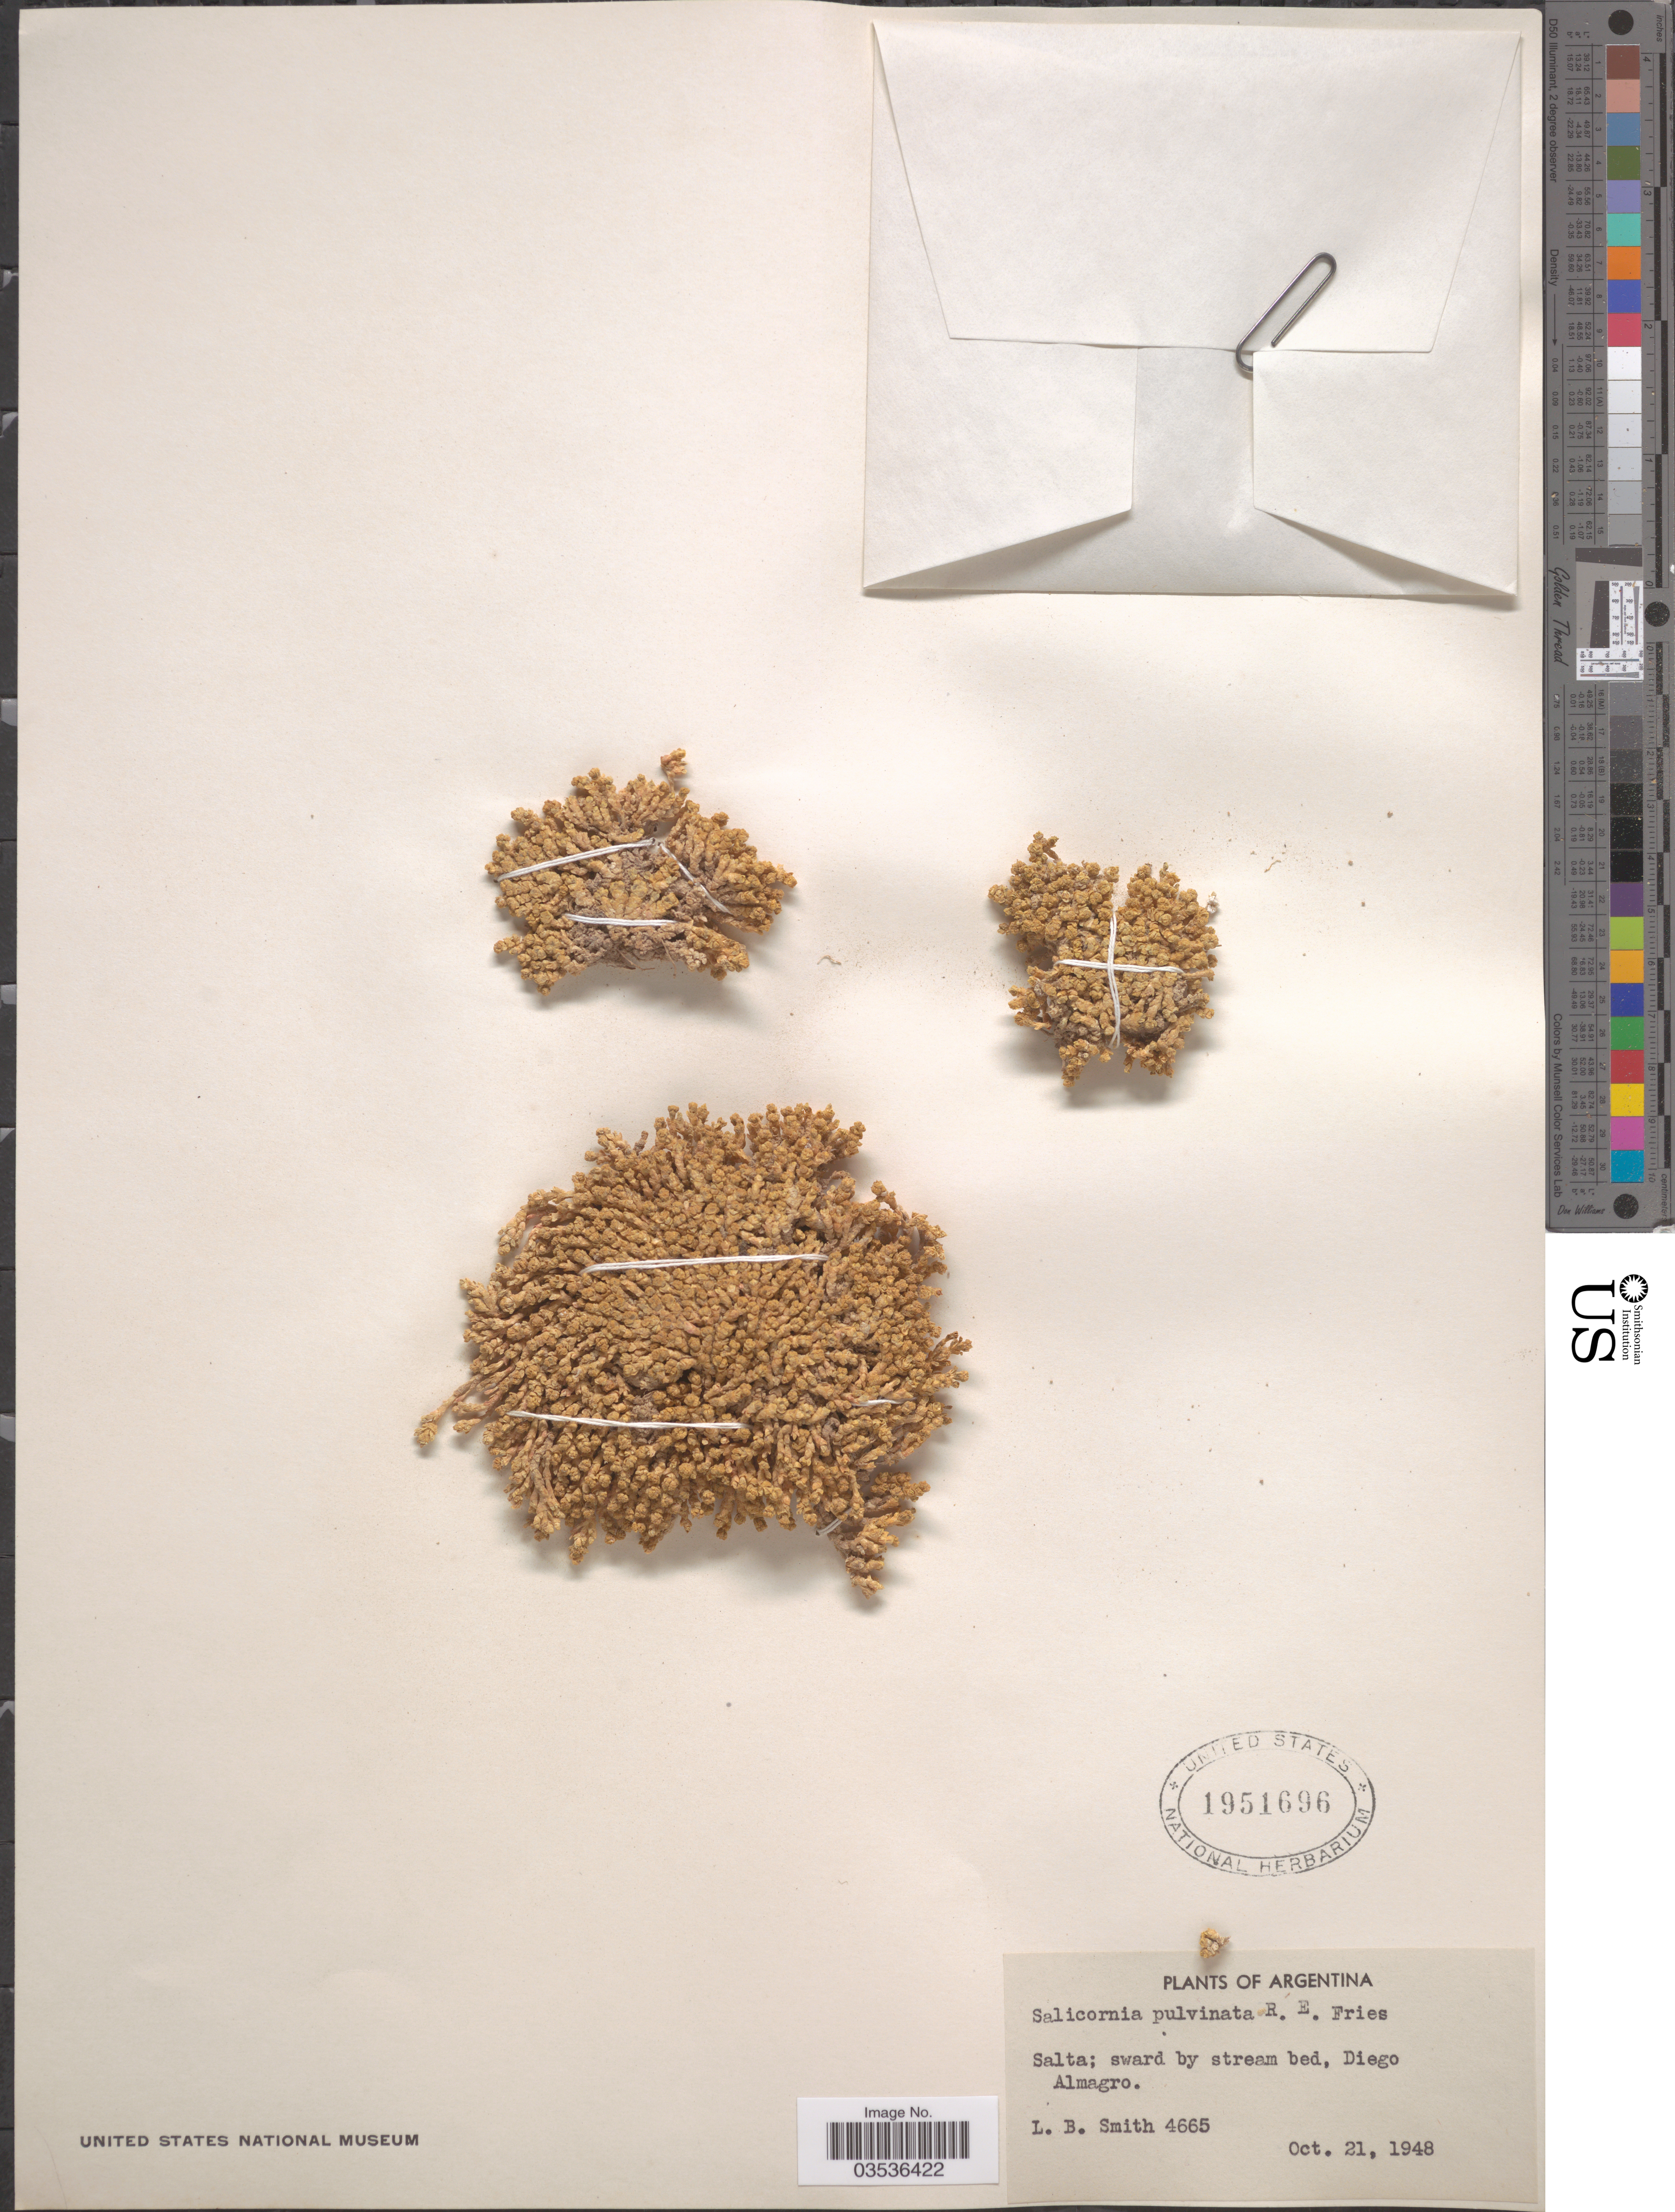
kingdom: Plantae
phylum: Tracheophyta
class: Magnoliopsida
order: Caryophyllales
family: Amaranthaceae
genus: Salicornia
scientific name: Salicornia pulvinata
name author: R.E. Fr.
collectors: L. Smith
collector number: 4665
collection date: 1948-10-21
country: Argentina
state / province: Salta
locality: Diego Almagro.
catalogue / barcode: US 1951696